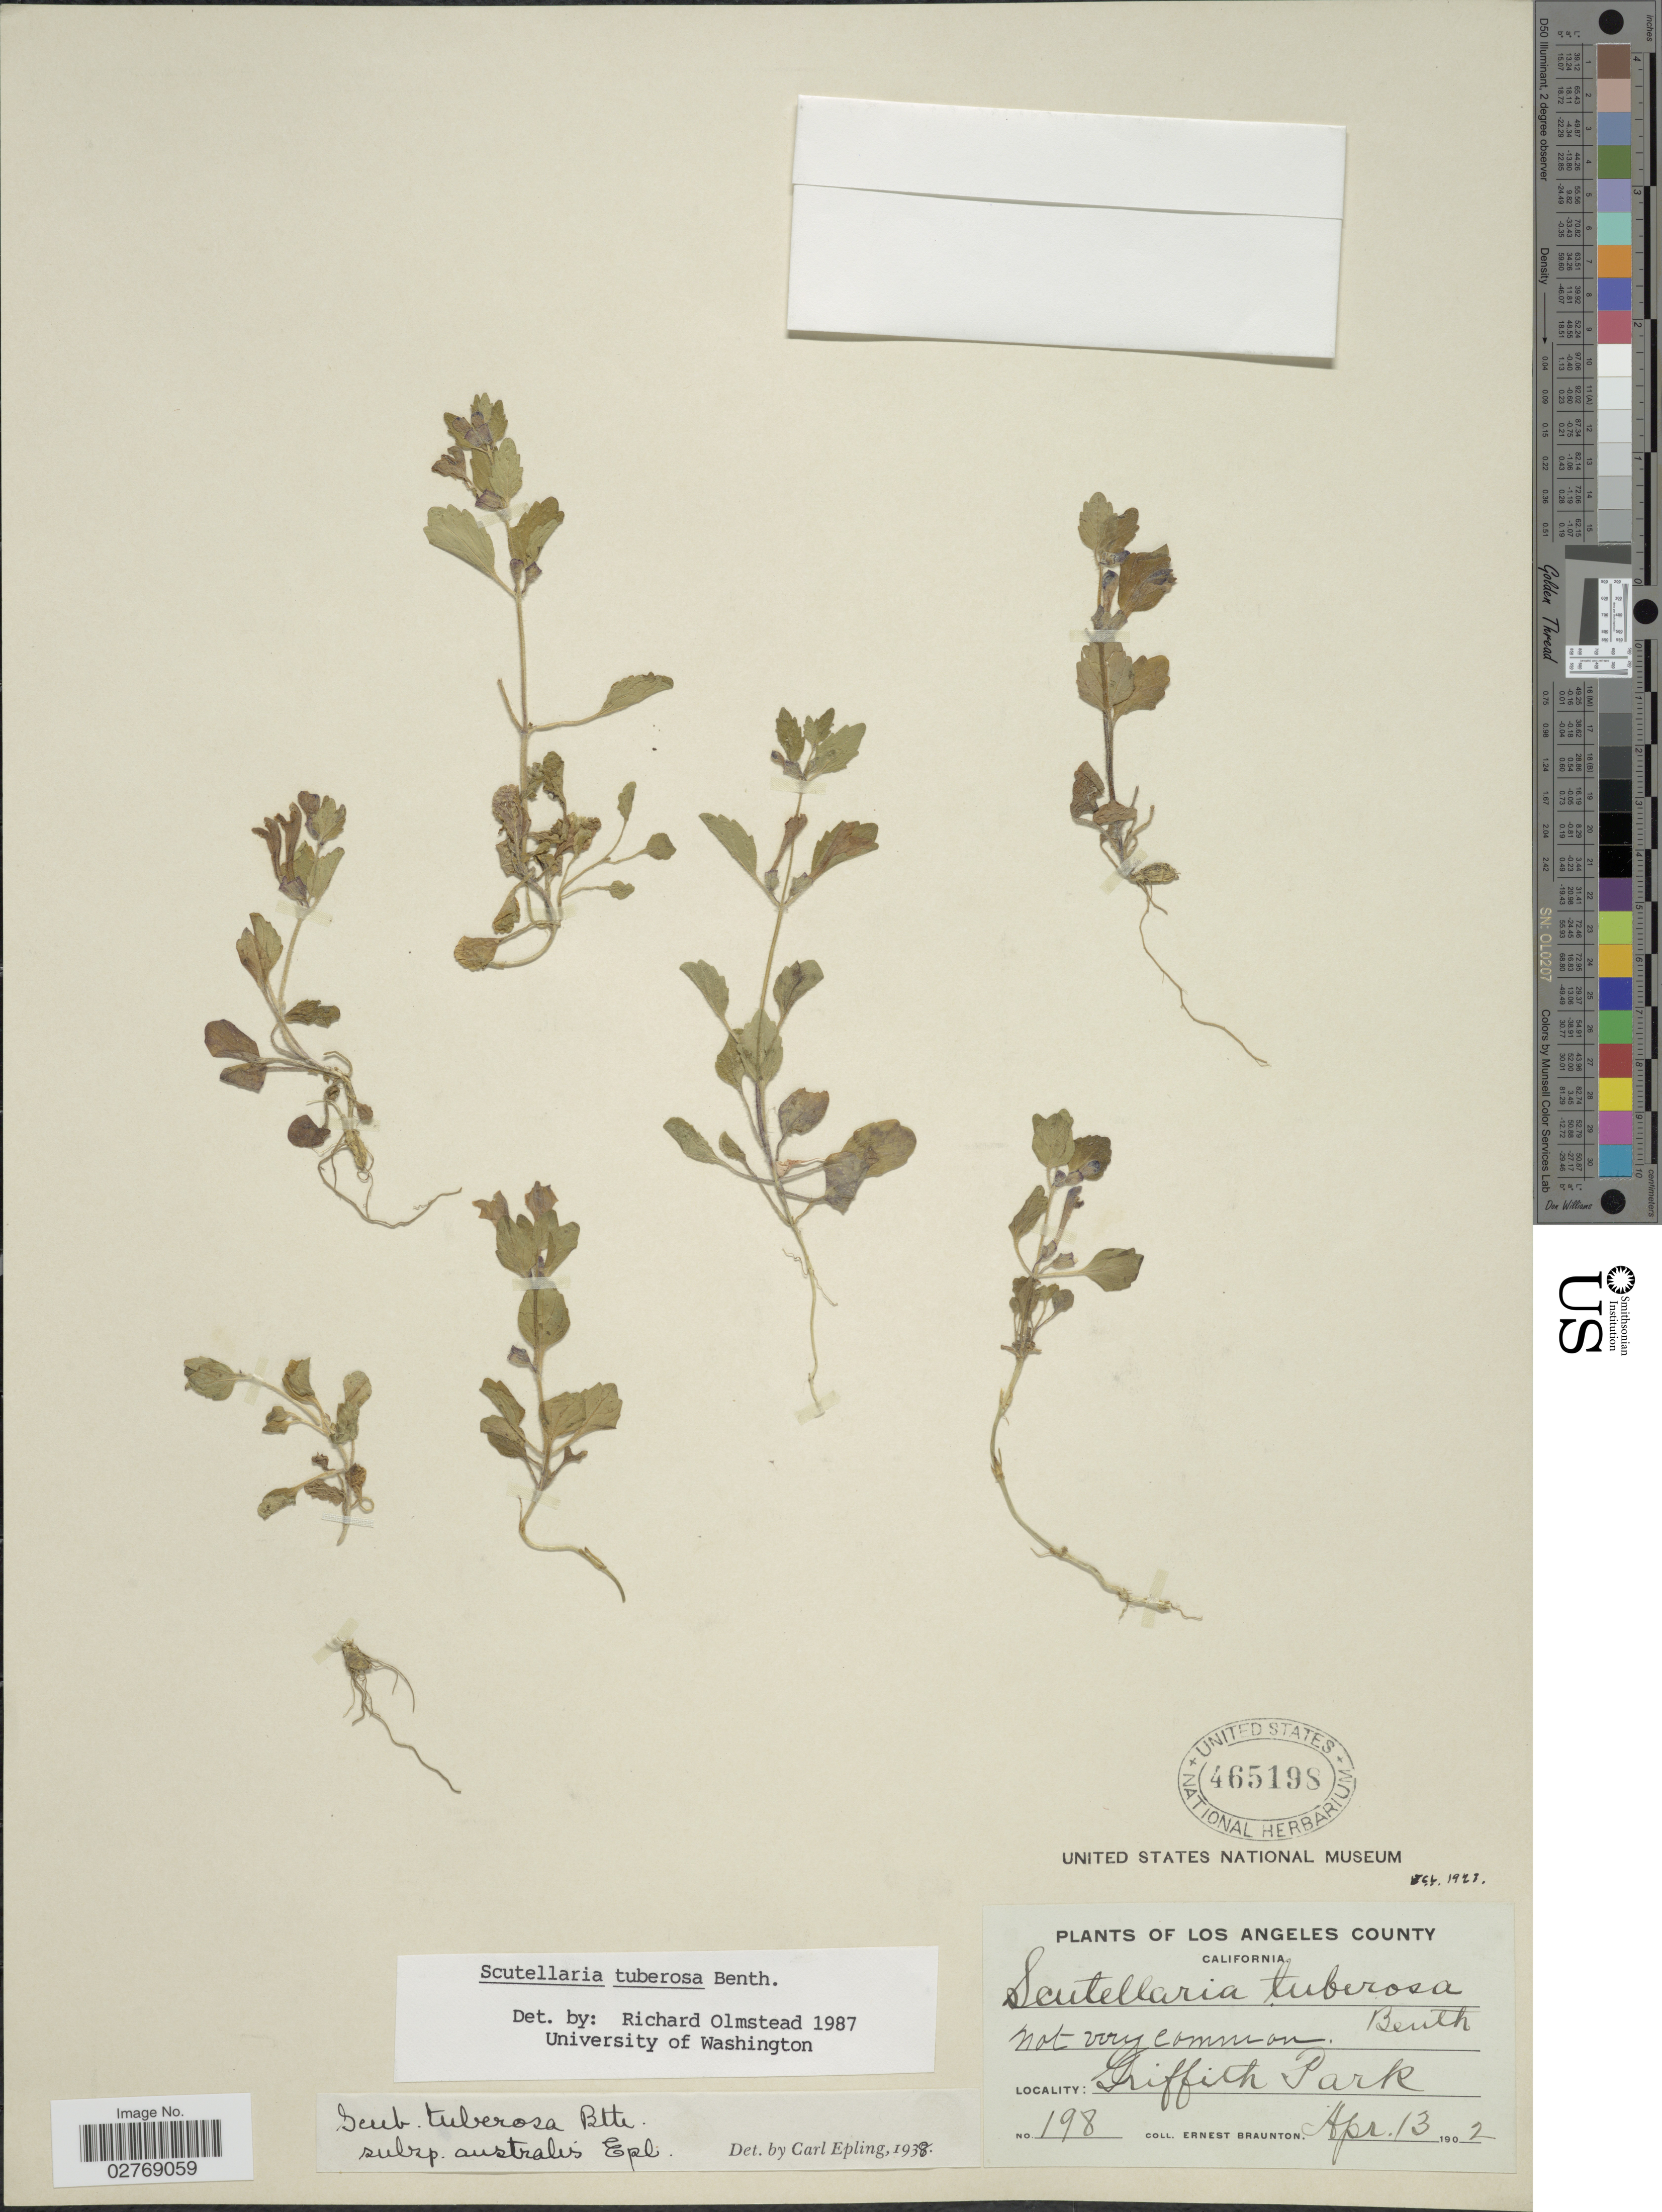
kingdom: Plantae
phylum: Tracheophyta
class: Magnoliopsida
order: Lamiales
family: Lamiaceae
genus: Scutellaria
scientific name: Scutellaria tuberosa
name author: Benth.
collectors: E. Braunton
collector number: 198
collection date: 1902-04-13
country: United States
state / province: California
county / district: Los Angeles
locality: Los Angeles County, Griffith Park.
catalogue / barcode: US 465198